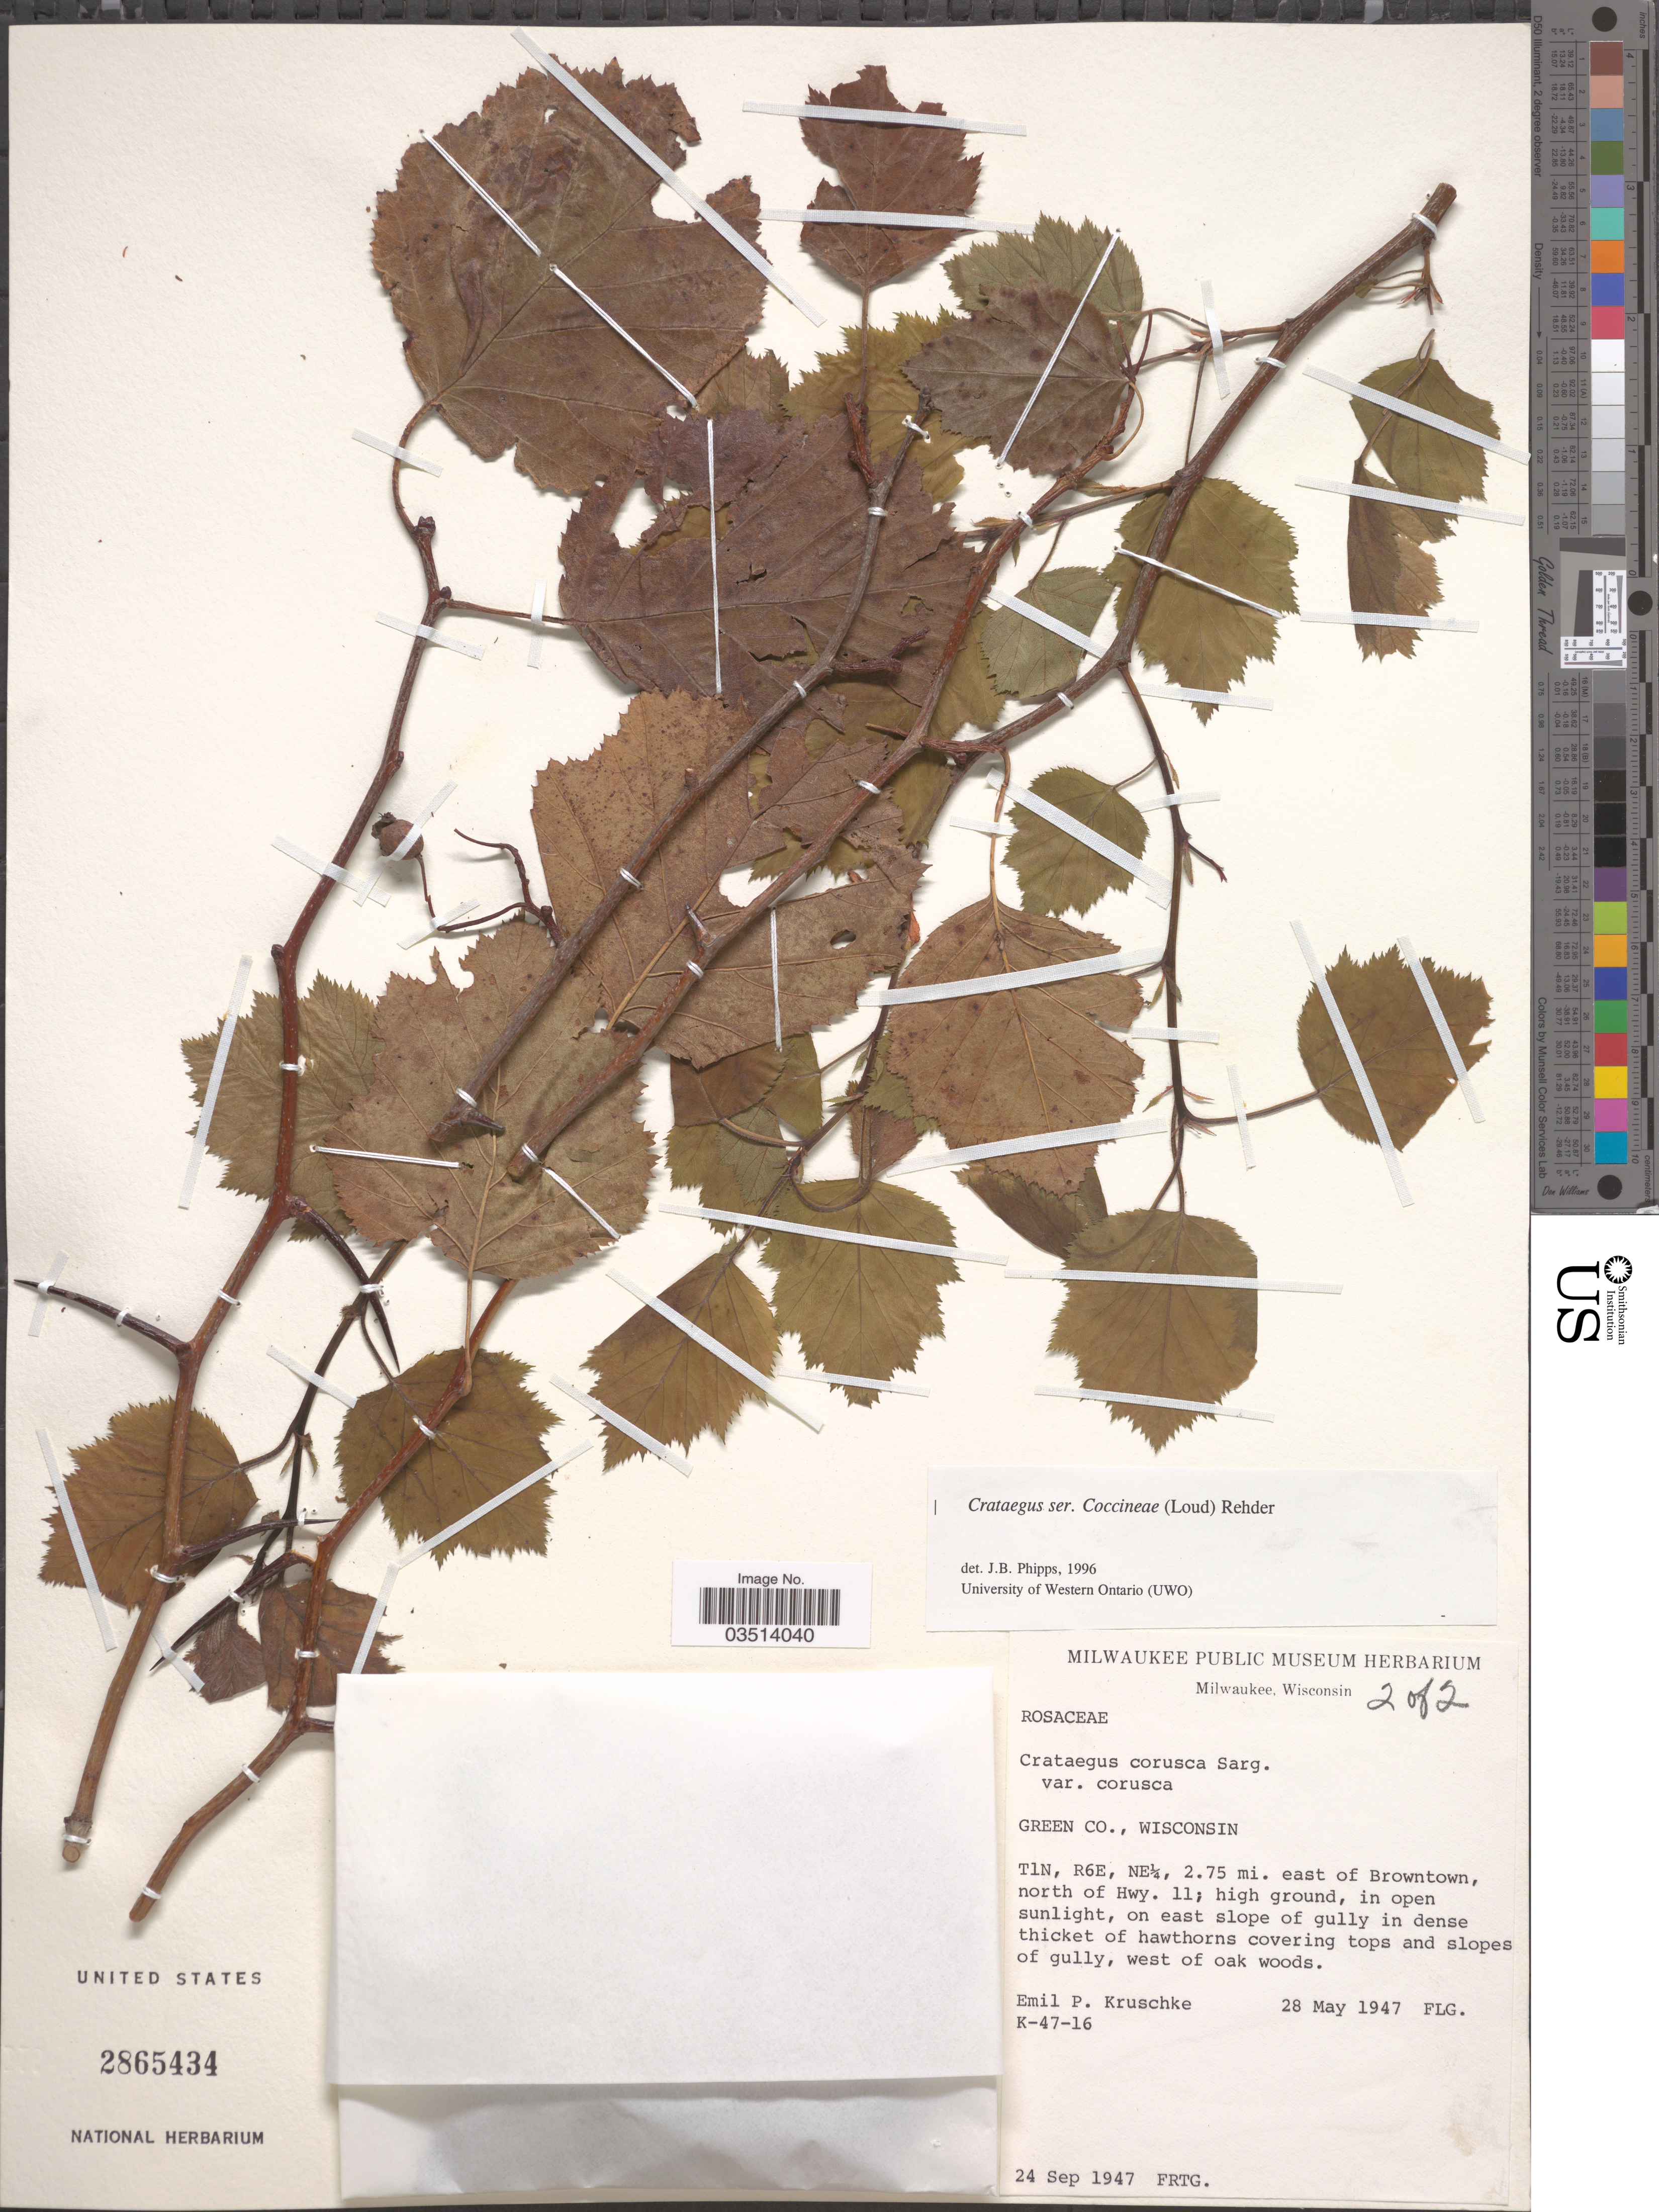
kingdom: Plantae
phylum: Tracheophyta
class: Magnoliopsida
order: Rosales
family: Rosaceae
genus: Crataegus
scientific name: Crataegus corusca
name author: Sarg.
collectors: E. Kruschke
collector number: K-47-16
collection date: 1947-05-28/1947-09-24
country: United States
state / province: Wisconsin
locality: Green Co. T1N, R6E, NE¼, 2.75 mi. east of Browntown north of Hwy. 11.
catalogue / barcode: US 2865434